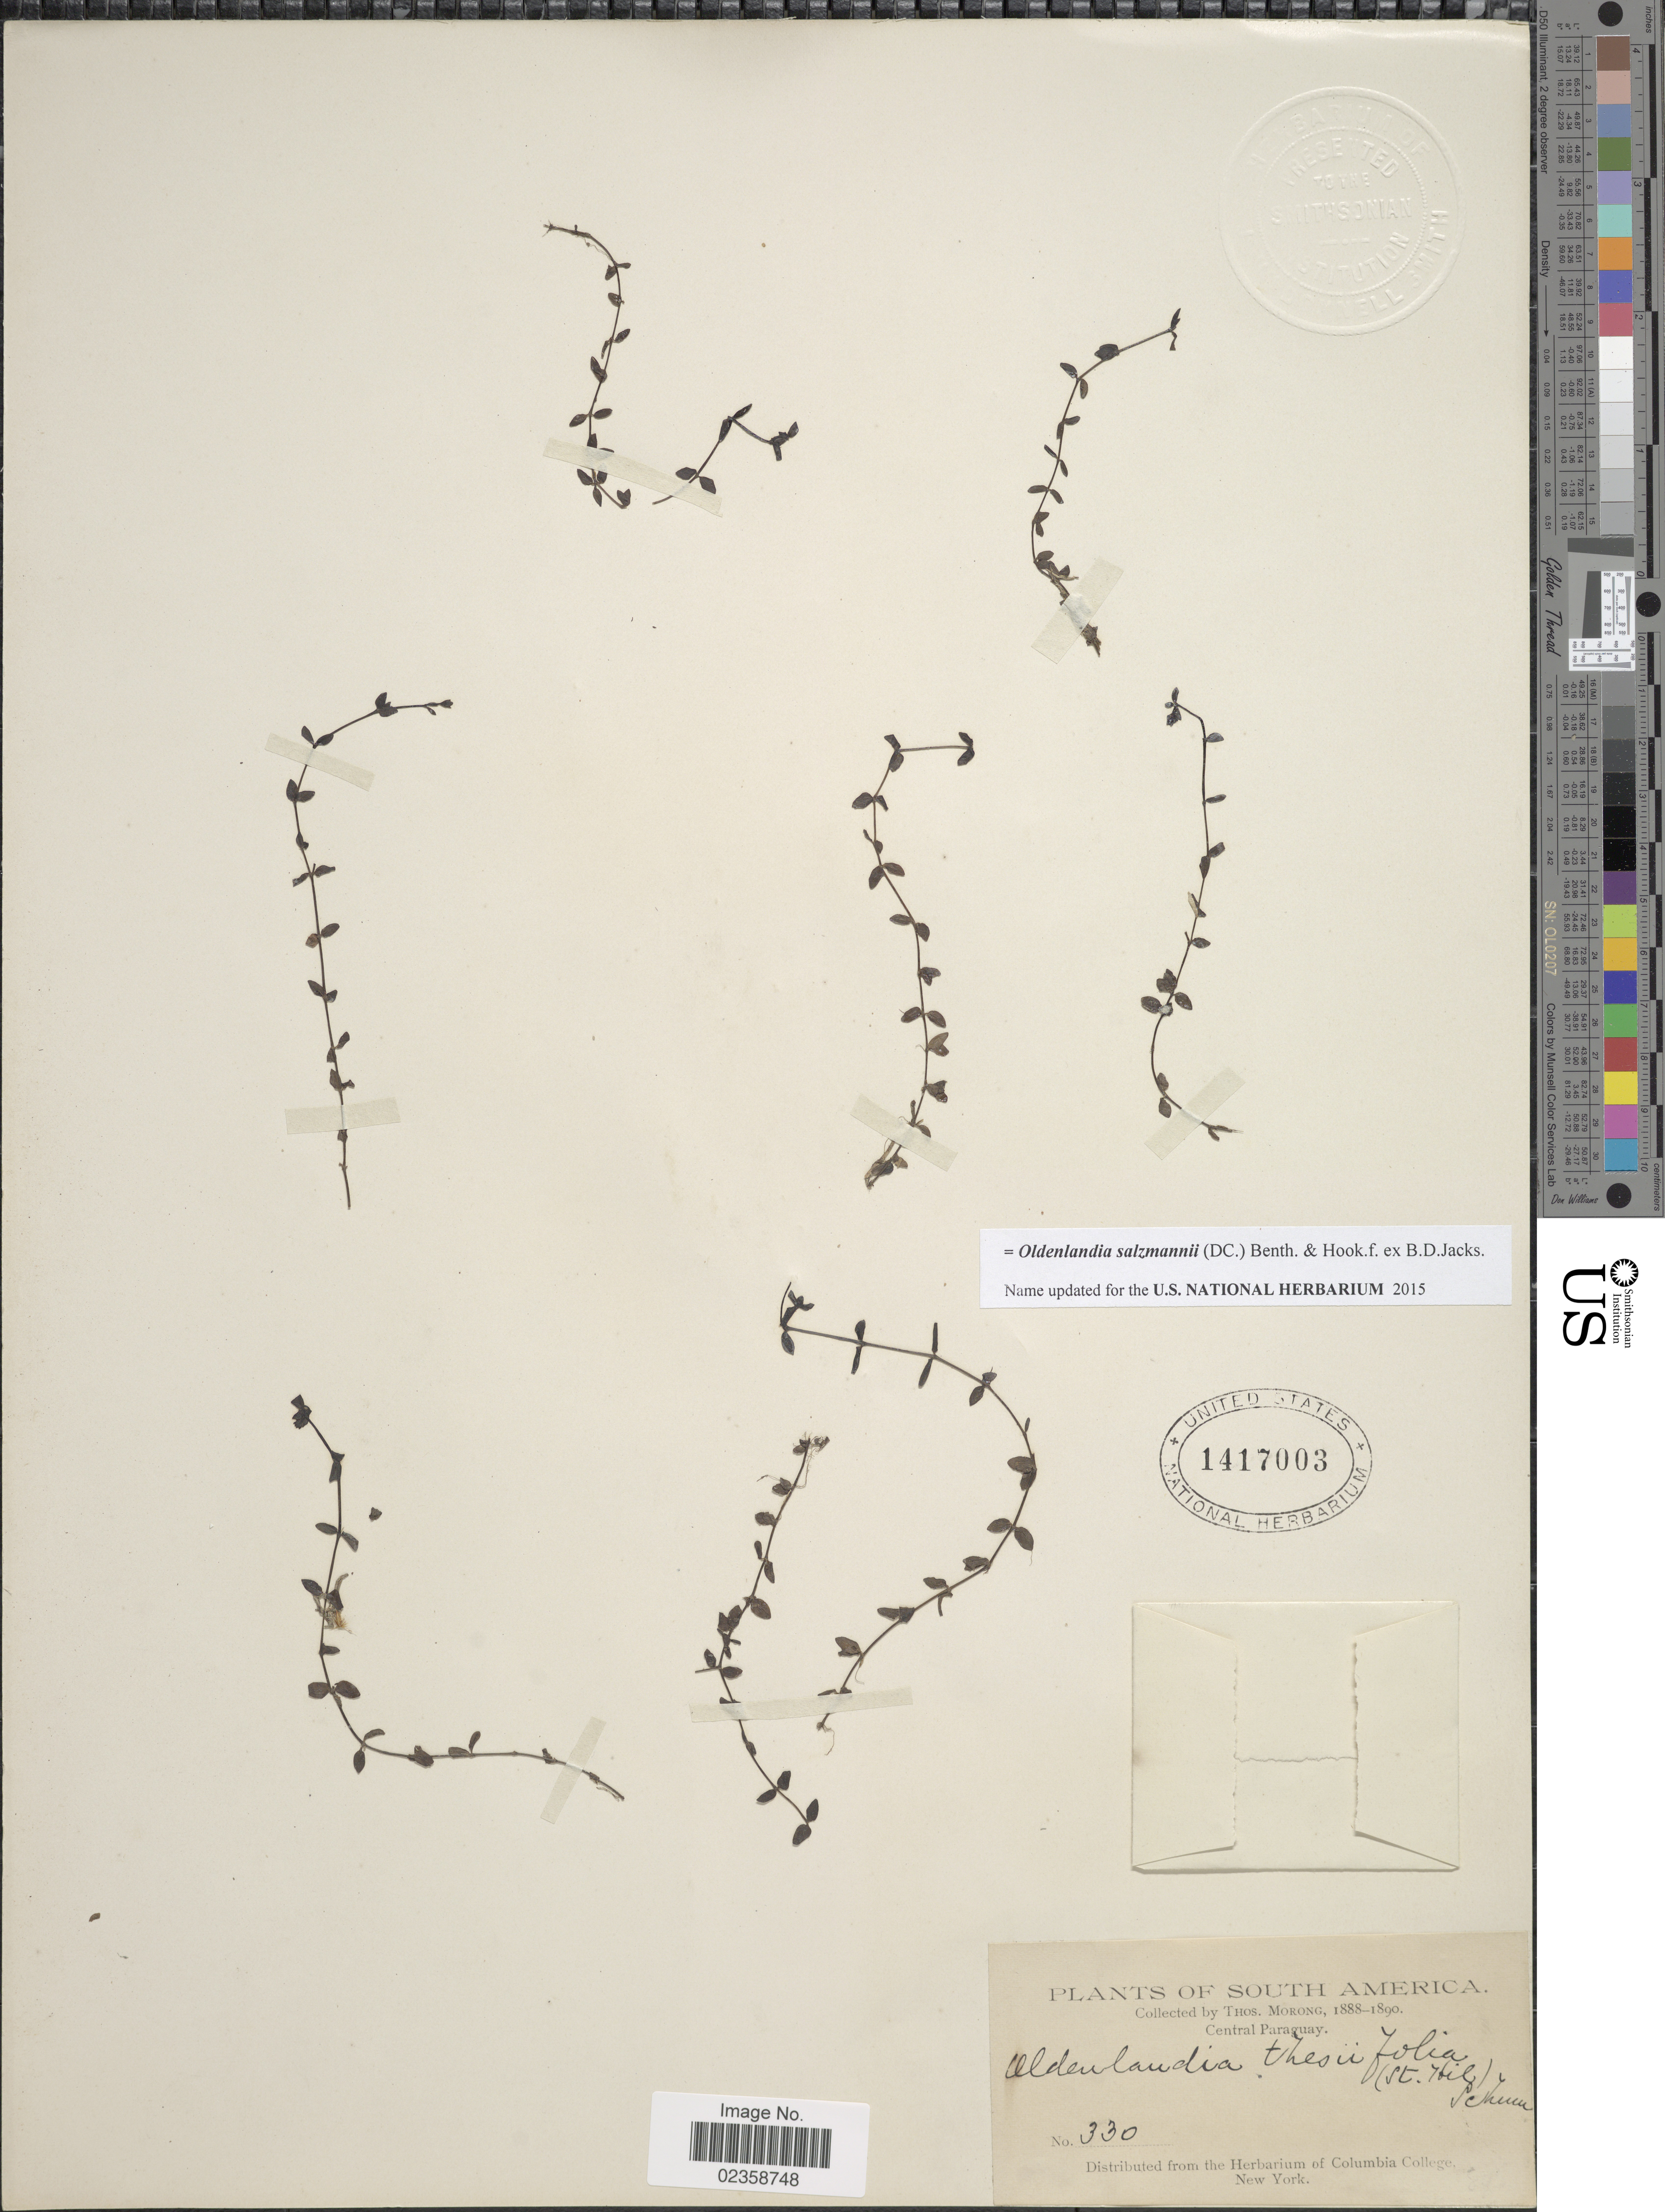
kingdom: Plantae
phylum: Tracheophyta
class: Magnoliopsida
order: Gentianales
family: Rubiaceae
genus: Oldenlandia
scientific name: Oldenlandia salzmannii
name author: (DC.) Benth. & Hook. f. ex B.D. Jacks.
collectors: ex herb. T. Morong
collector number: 330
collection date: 1888/1890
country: Paraguay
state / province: Central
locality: Central Paraguay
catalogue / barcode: US 1417003